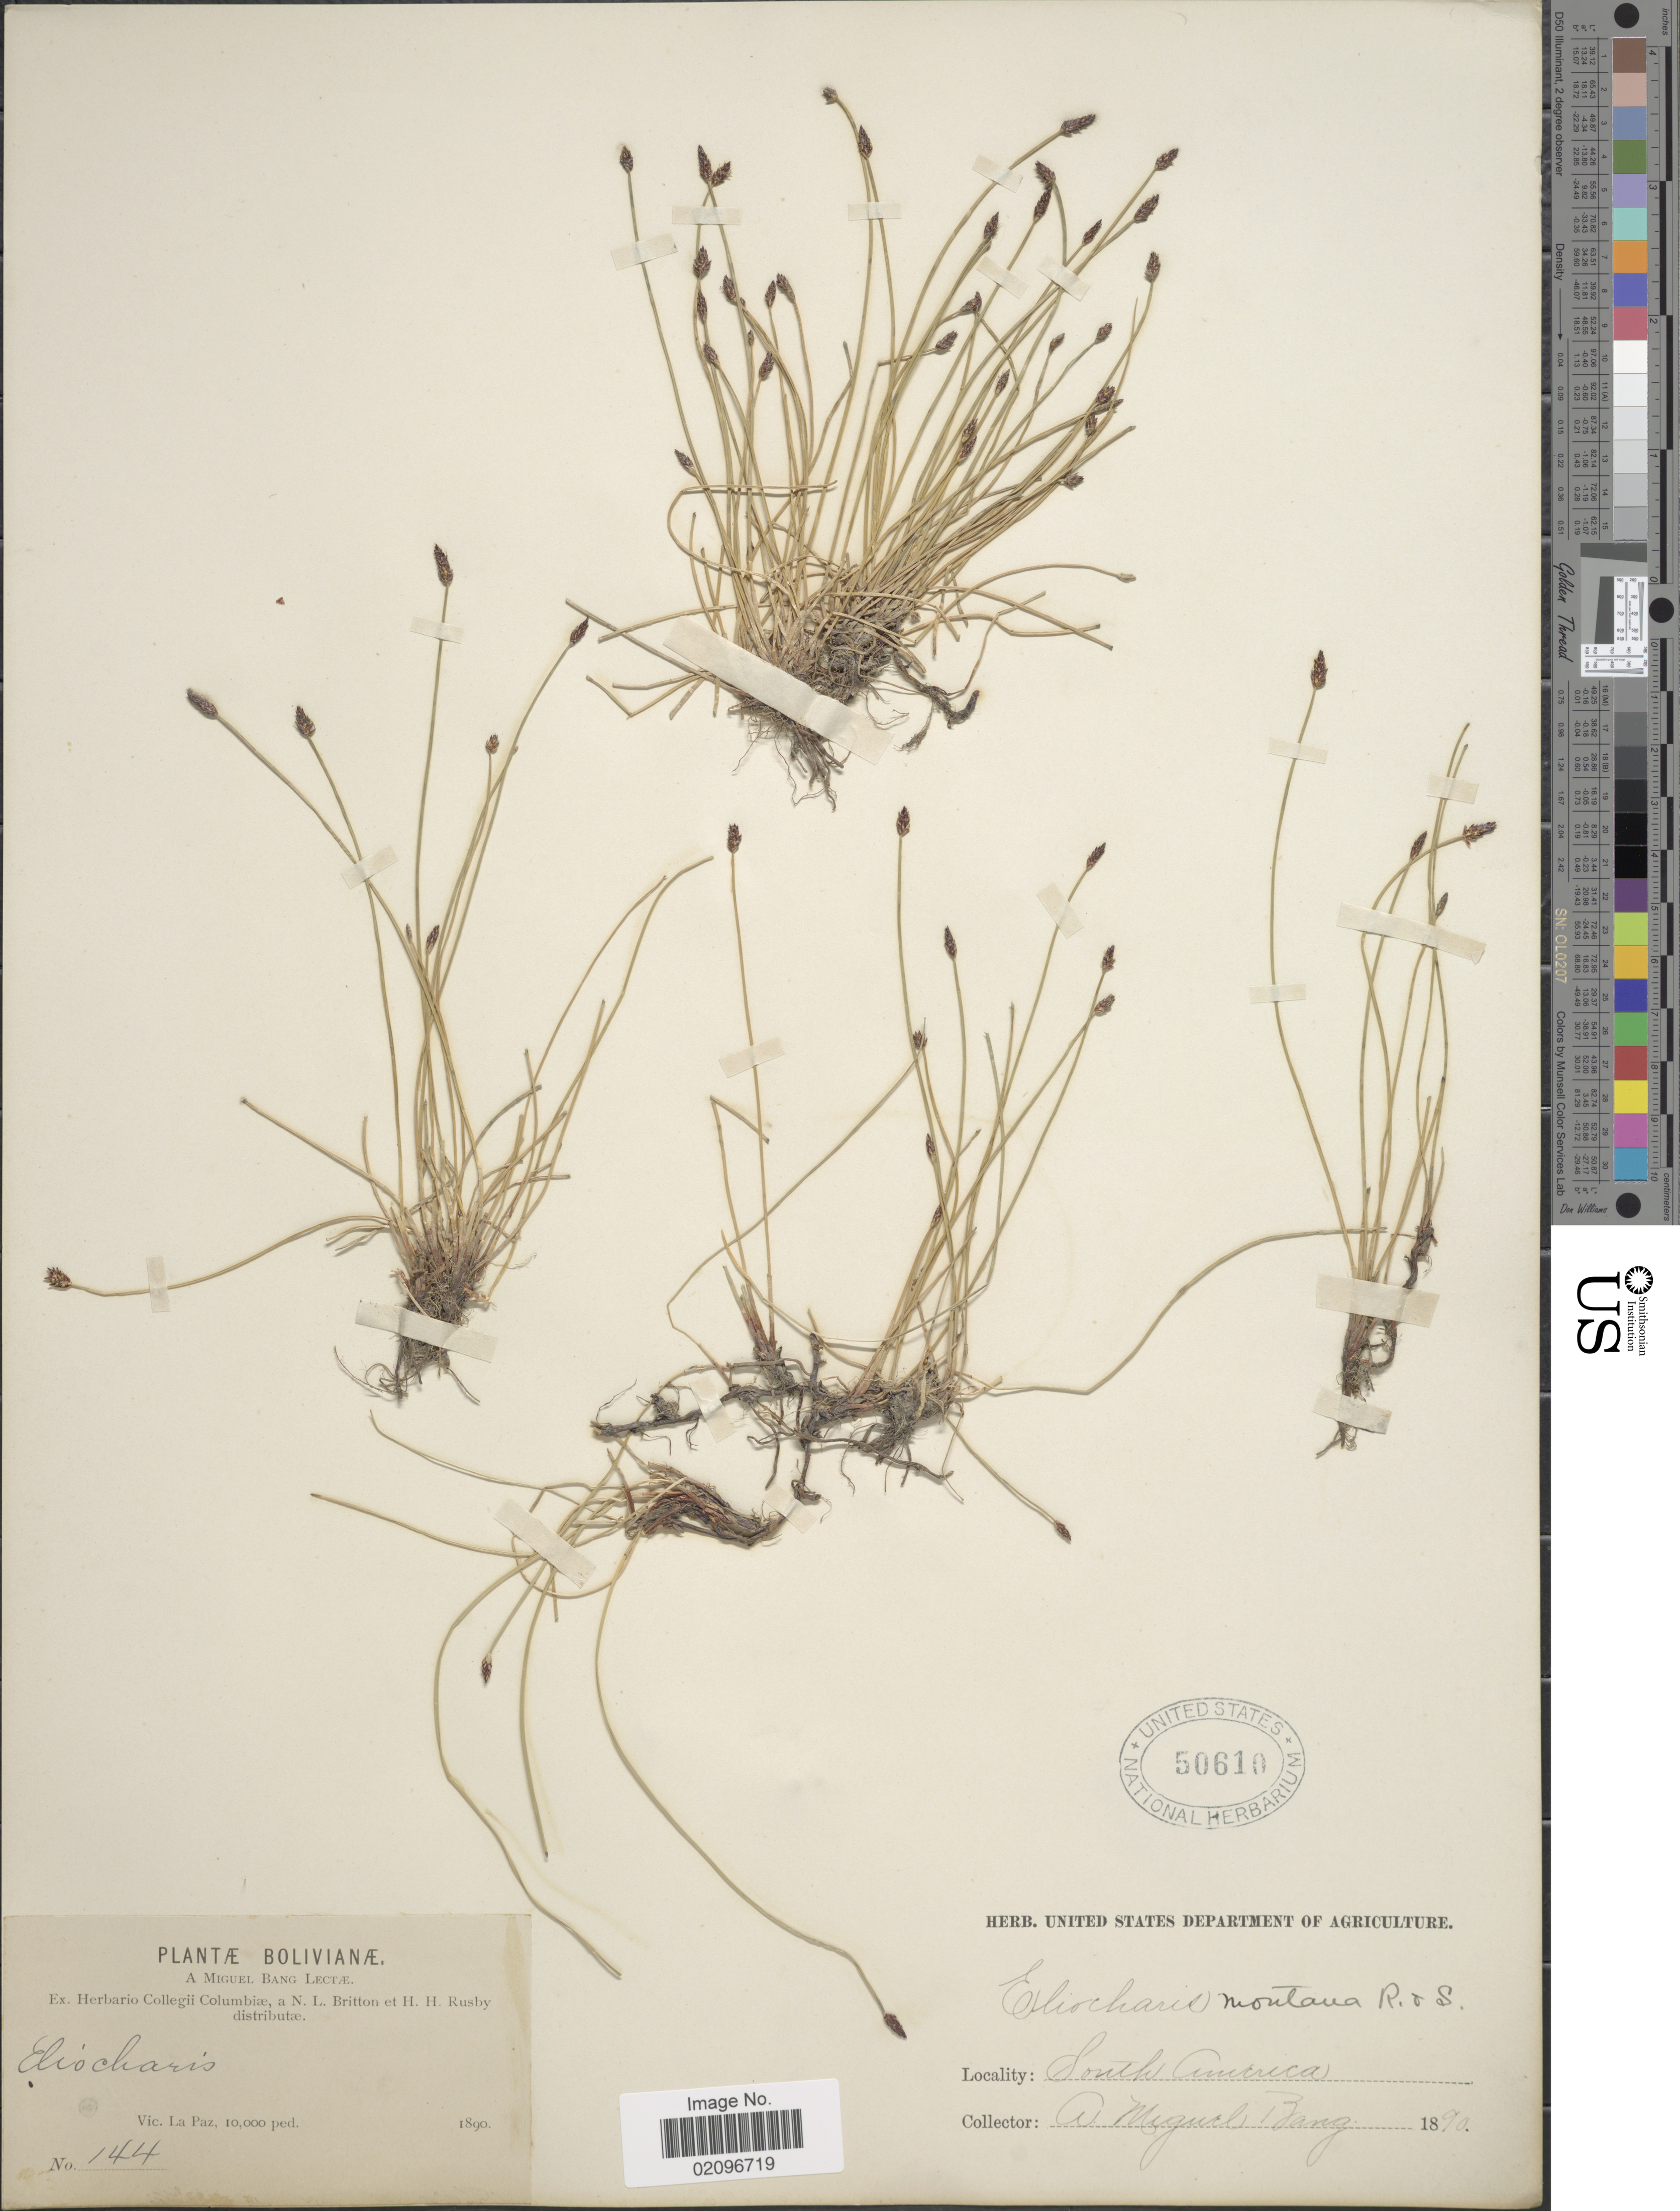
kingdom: Plantae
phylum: Tracheophyta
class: Liliopsida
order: Poales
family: Cyperaceae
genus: Eleocharis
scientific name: Eleocharis montana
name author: (Kunth) Roem. & Schult.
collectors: M. Bang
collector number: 144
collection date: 1890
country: Bolivia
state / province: La Paz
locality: South America. Vic. La Paz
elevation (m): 3048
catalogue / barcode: US 50610